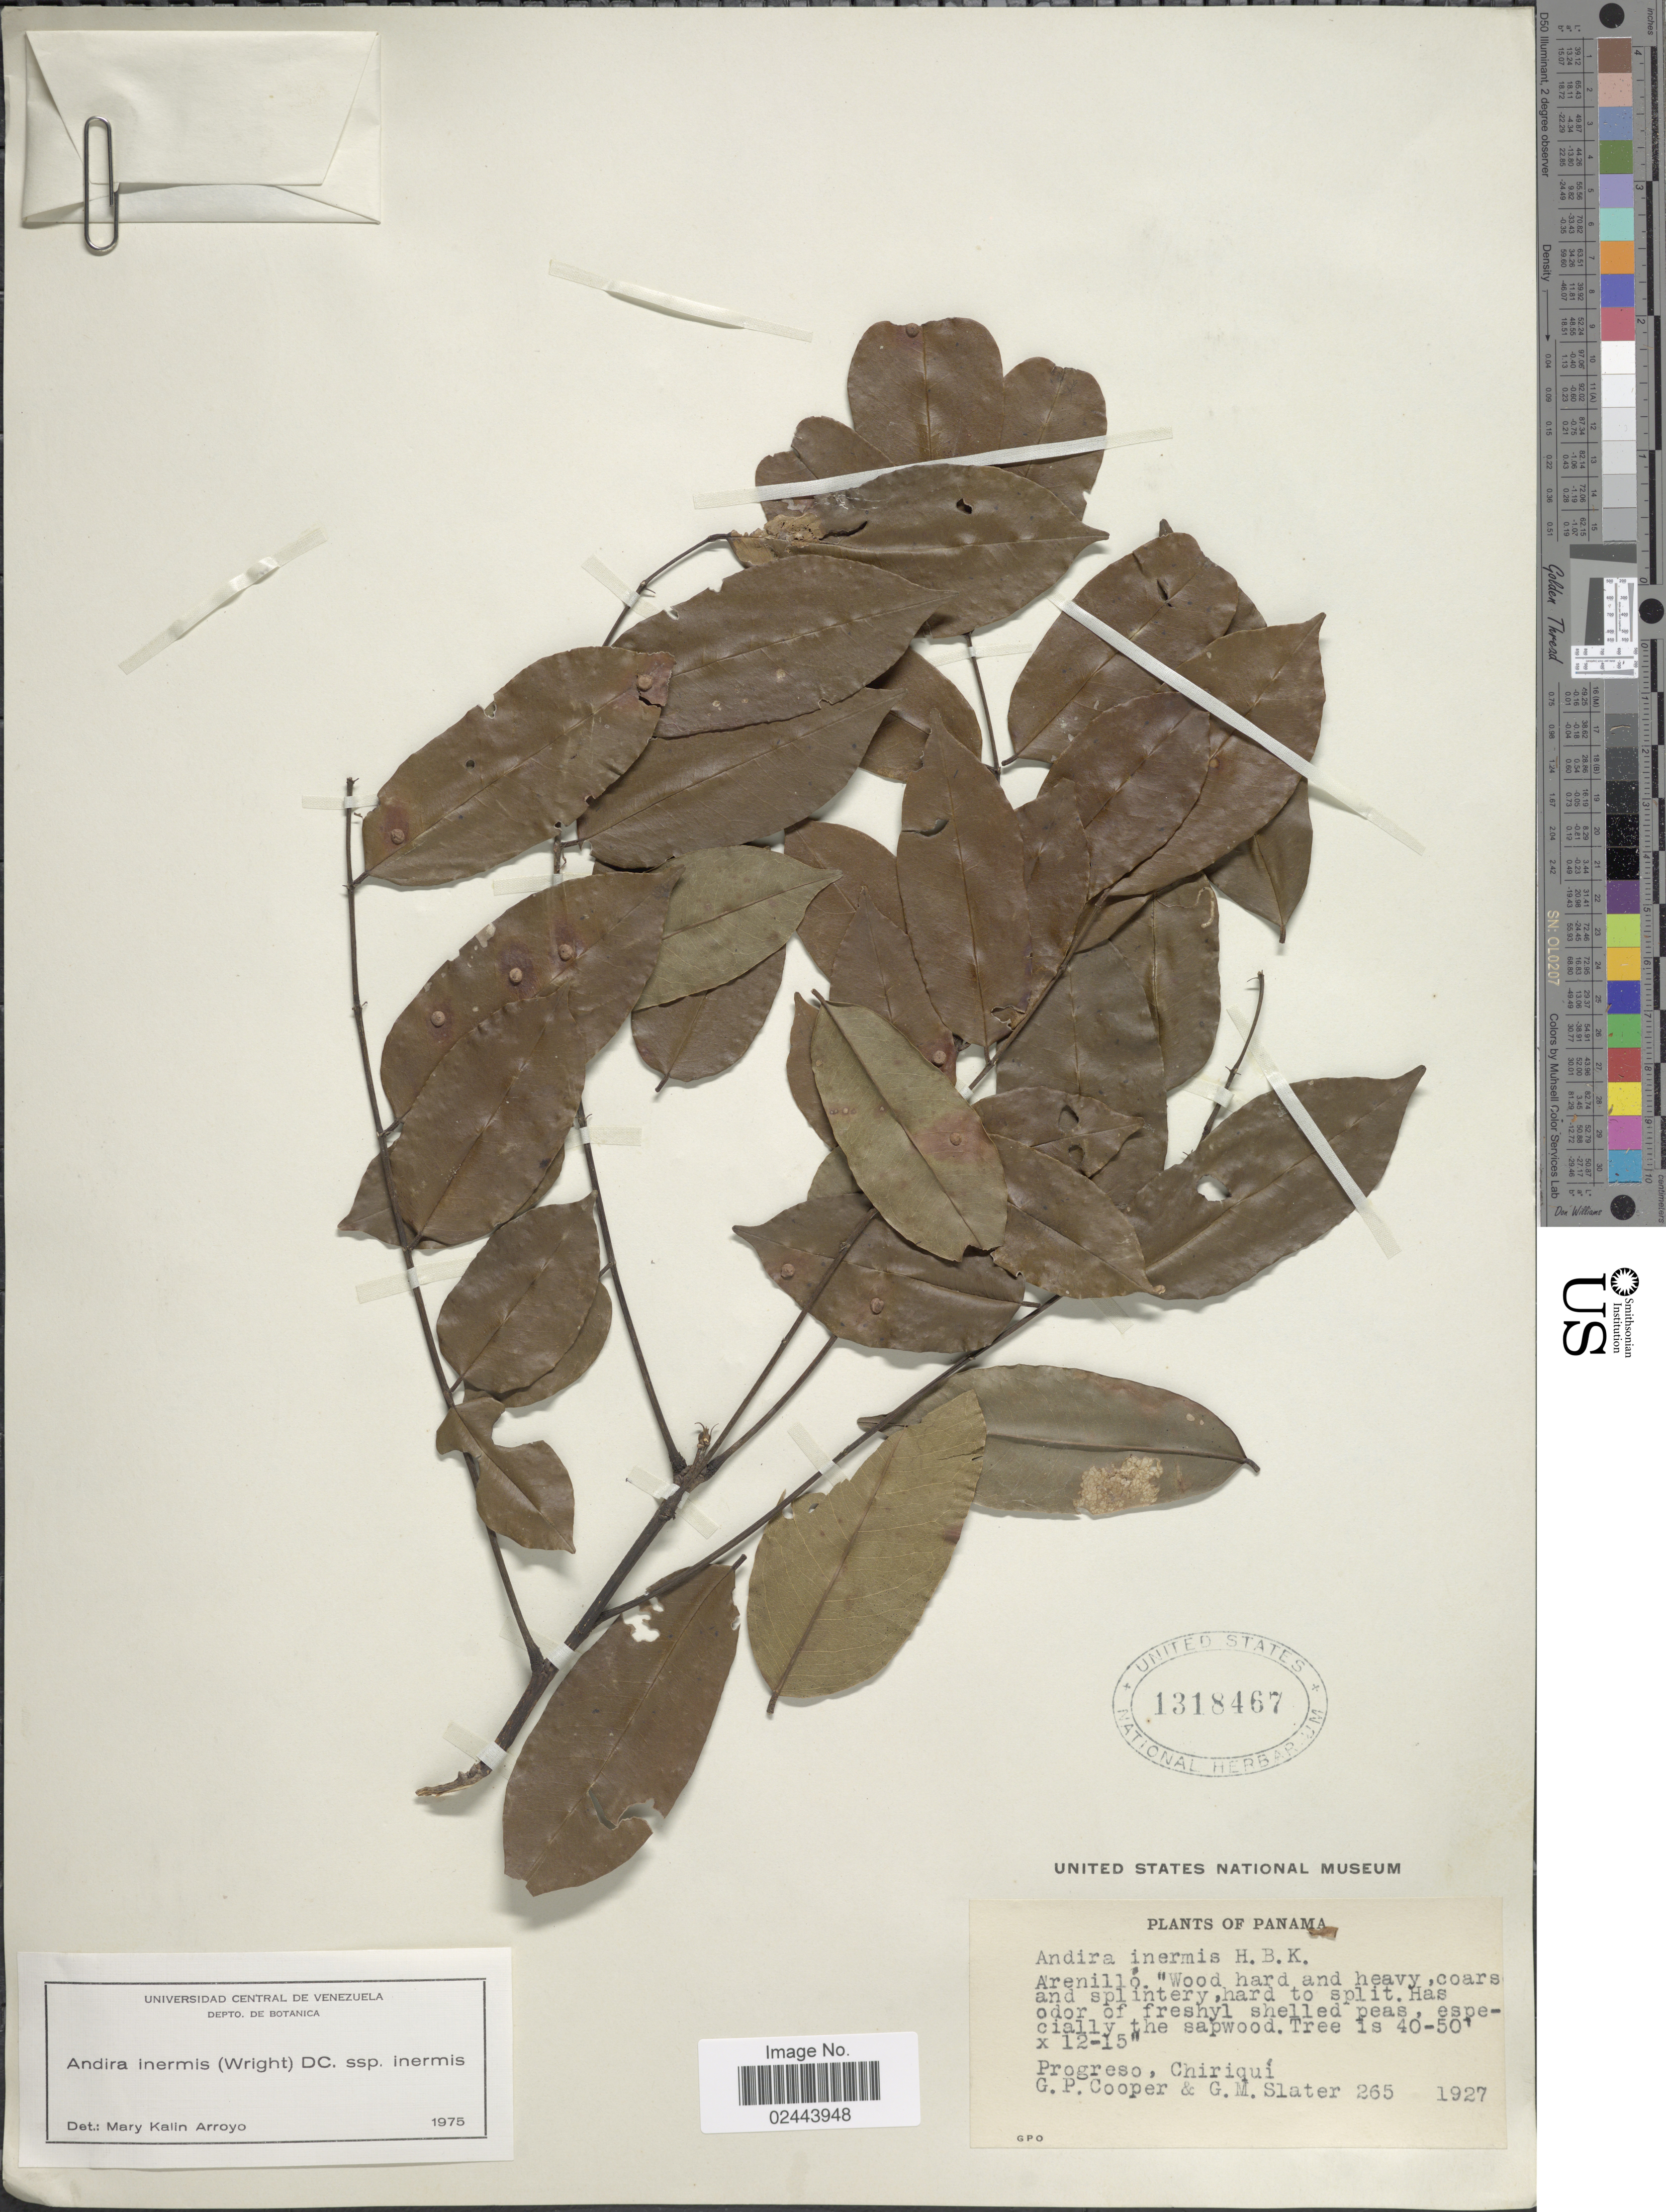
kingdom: Plantae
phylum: Tracheophyta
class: Magnoliopsida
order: Fabales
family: Fabaceae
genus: Andira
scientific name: Andira inermis subsp. inermis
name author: (W. Wright) Kunth ex DC.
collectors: G. Cooper & G. Slater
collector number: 265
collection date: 1927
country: Panama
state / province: Chiriqui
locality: Progreso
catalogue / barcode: US 1318467